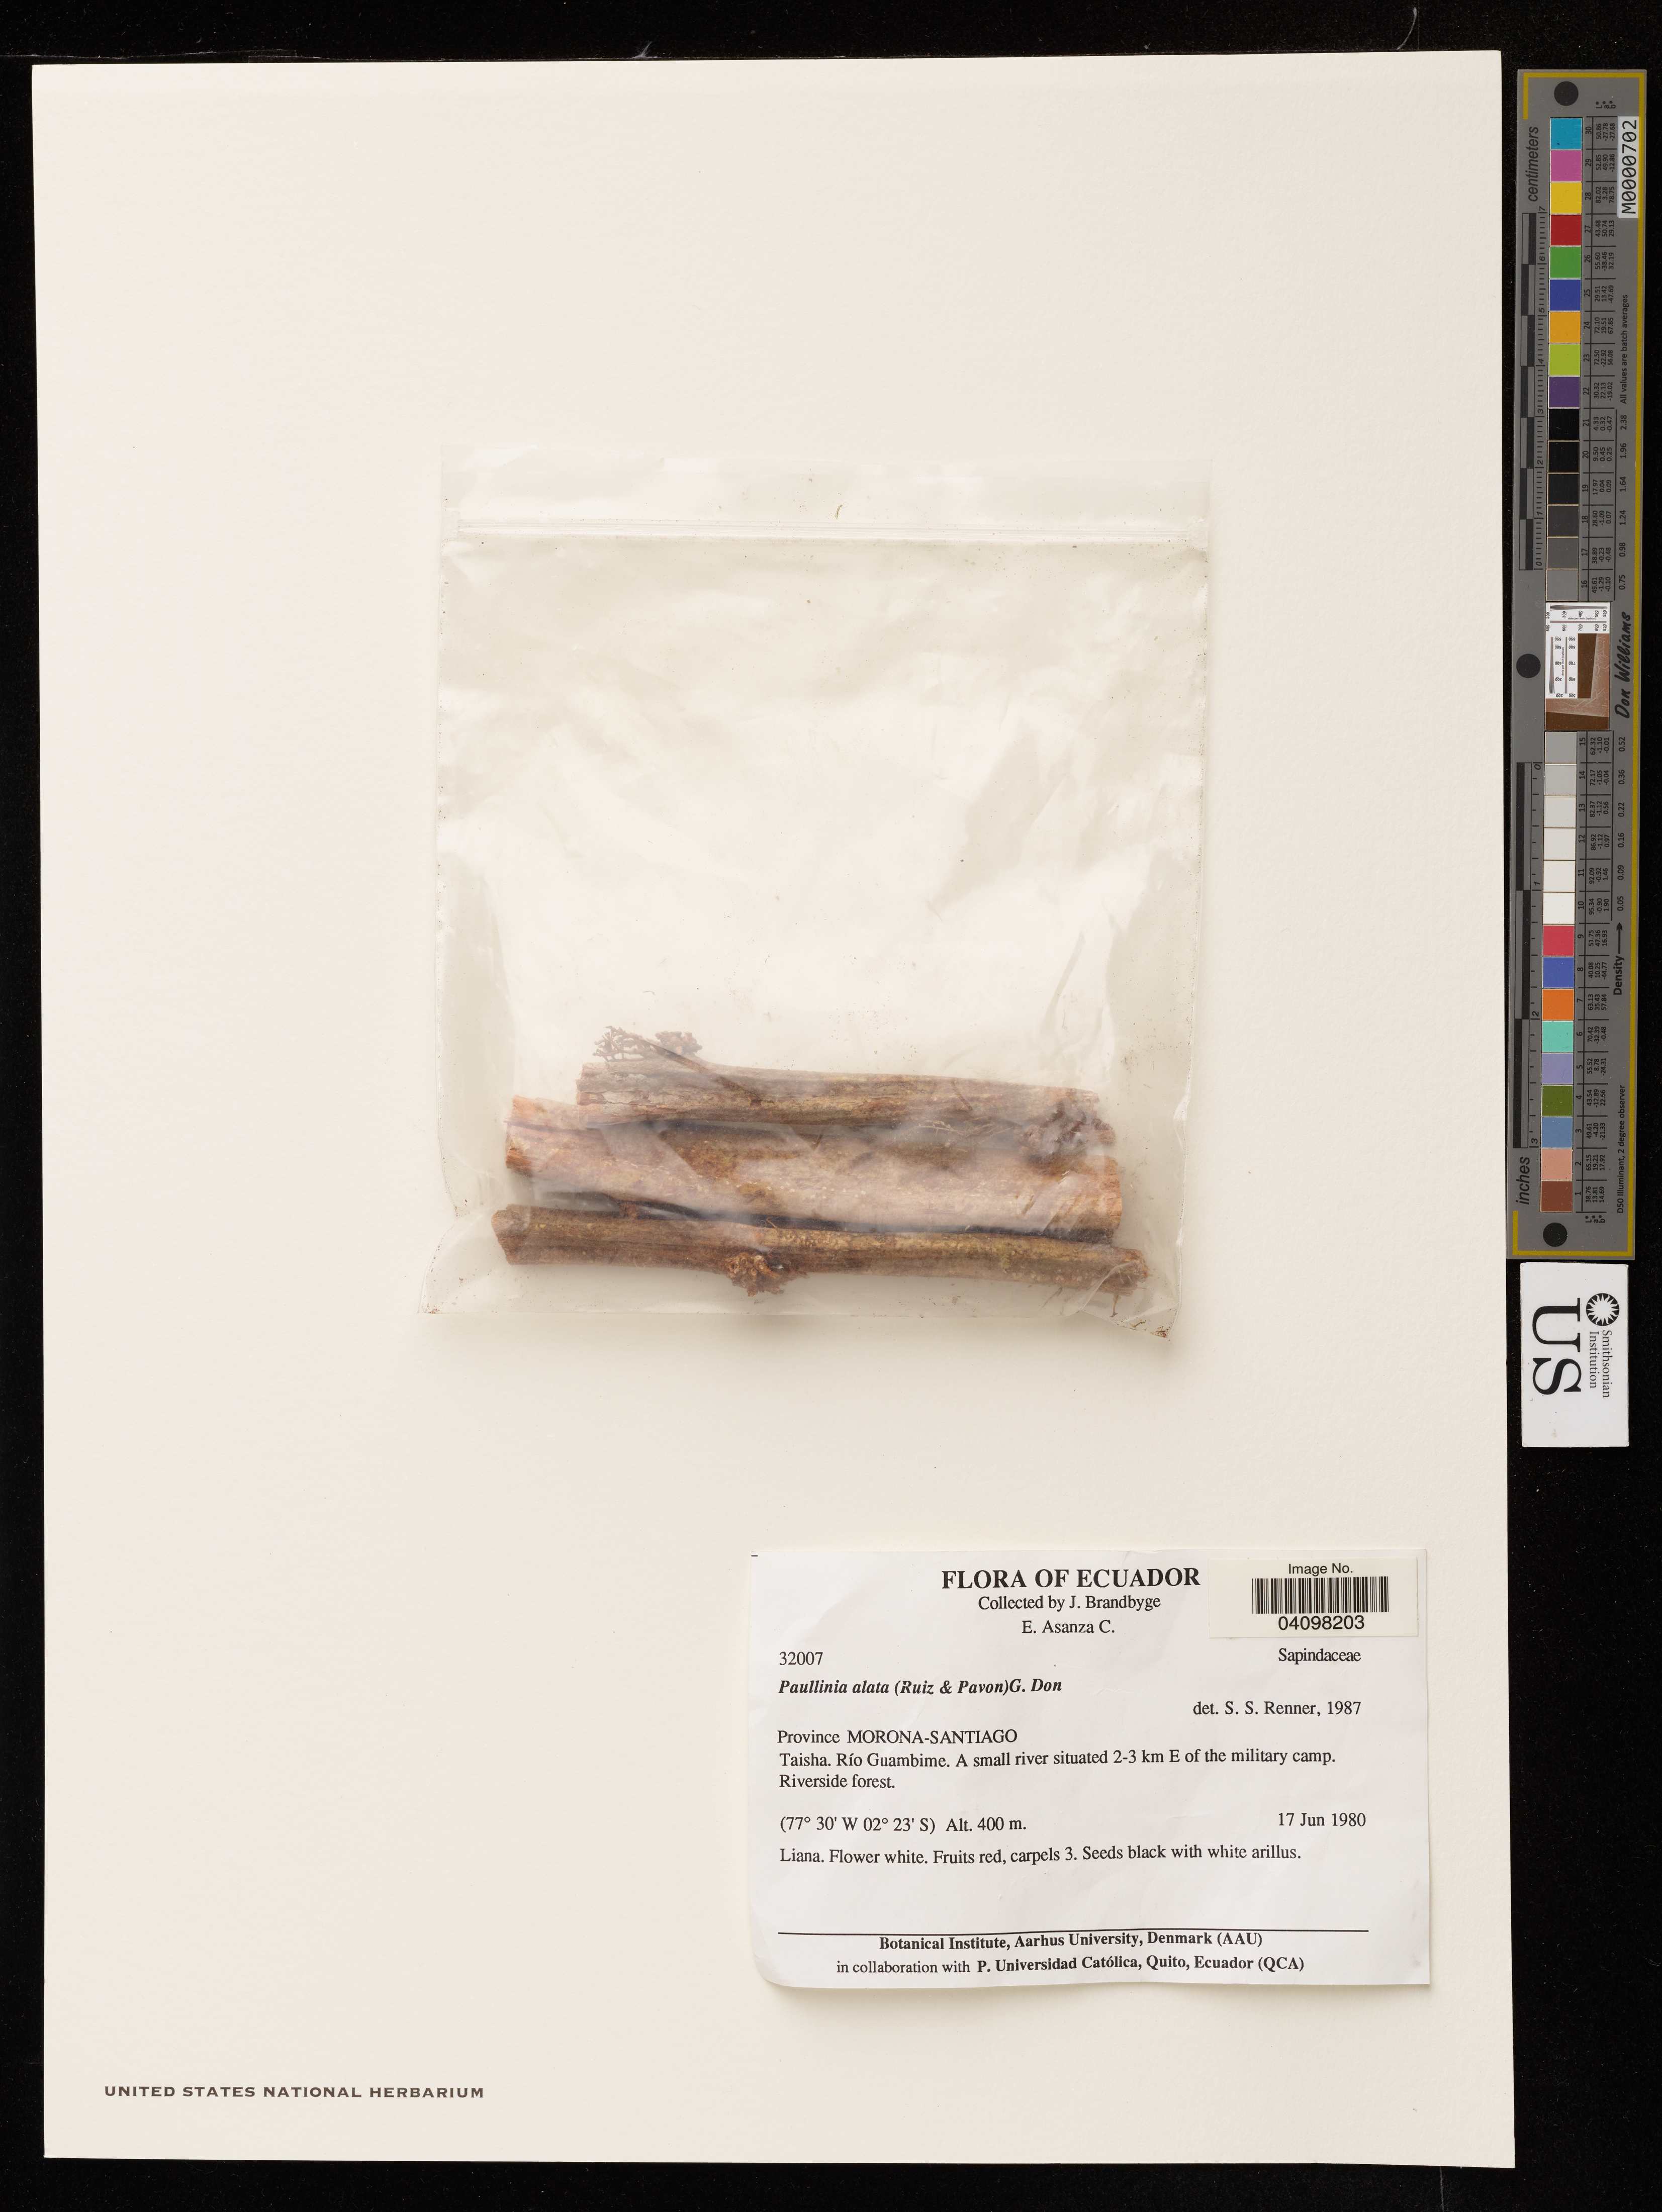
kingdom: Plantae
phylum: Tracheophyta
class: Magnoliopsida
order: Sapindales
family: Sapindaceae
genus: Paullinia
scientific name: Paullinia alata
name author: (Ruiz & Pav.) G. Don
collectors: J. Brandbyge & E. Asanza C.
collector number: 32007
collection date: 1980-06-17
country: Ecuador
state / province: Morona-Santiago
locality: Taisha. Río Guambime. A small river situated 2-3 km E of the military camp. Riverside forest.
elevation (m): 400